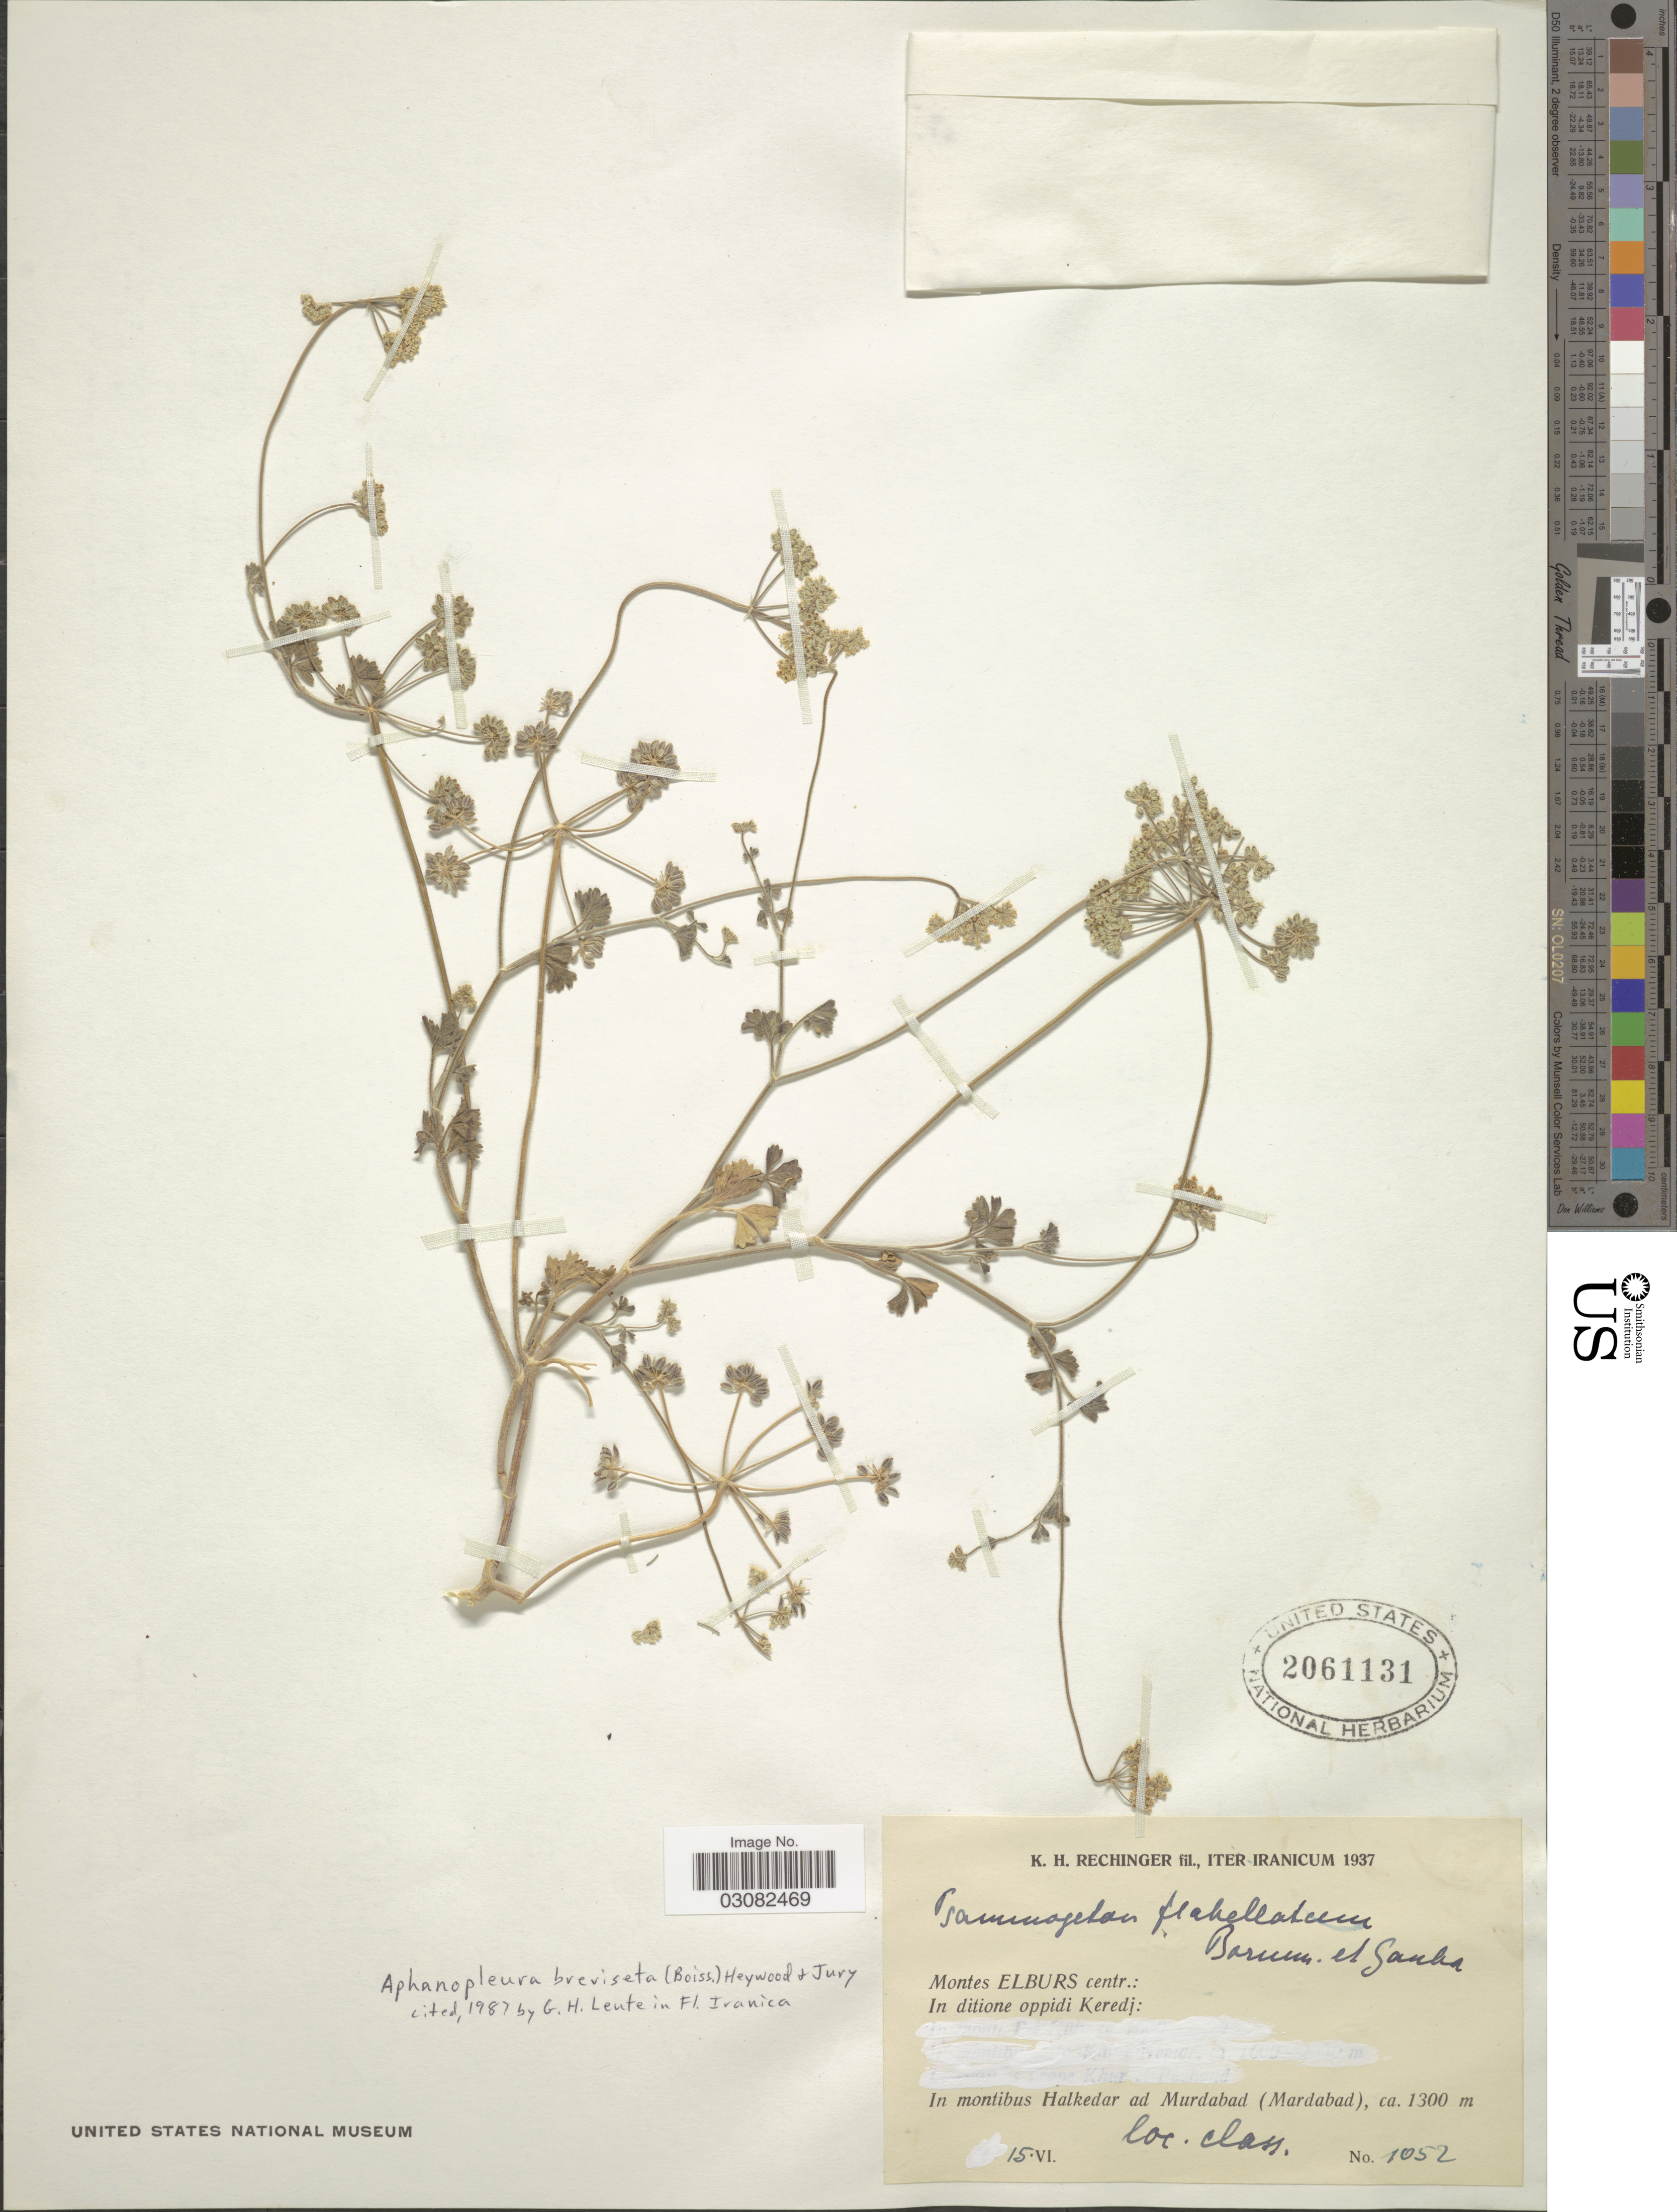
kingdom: Plantae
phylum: Tracheophyta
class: Magnoliopsida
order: Apiales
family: Apiaceae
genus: Aphanopleura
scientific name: Aphanopleura breviseta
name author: (Boiss.) Heywood & Jury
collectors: K. H. Rechinger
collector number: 1052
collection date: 1937-06-15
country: Iran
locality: Montes Elburs centr.: In ditione oppidi Keredj: In montibus Halkedar ad Murdabad (Mardabad). Class.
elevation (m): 1300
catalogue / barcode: US 2061131